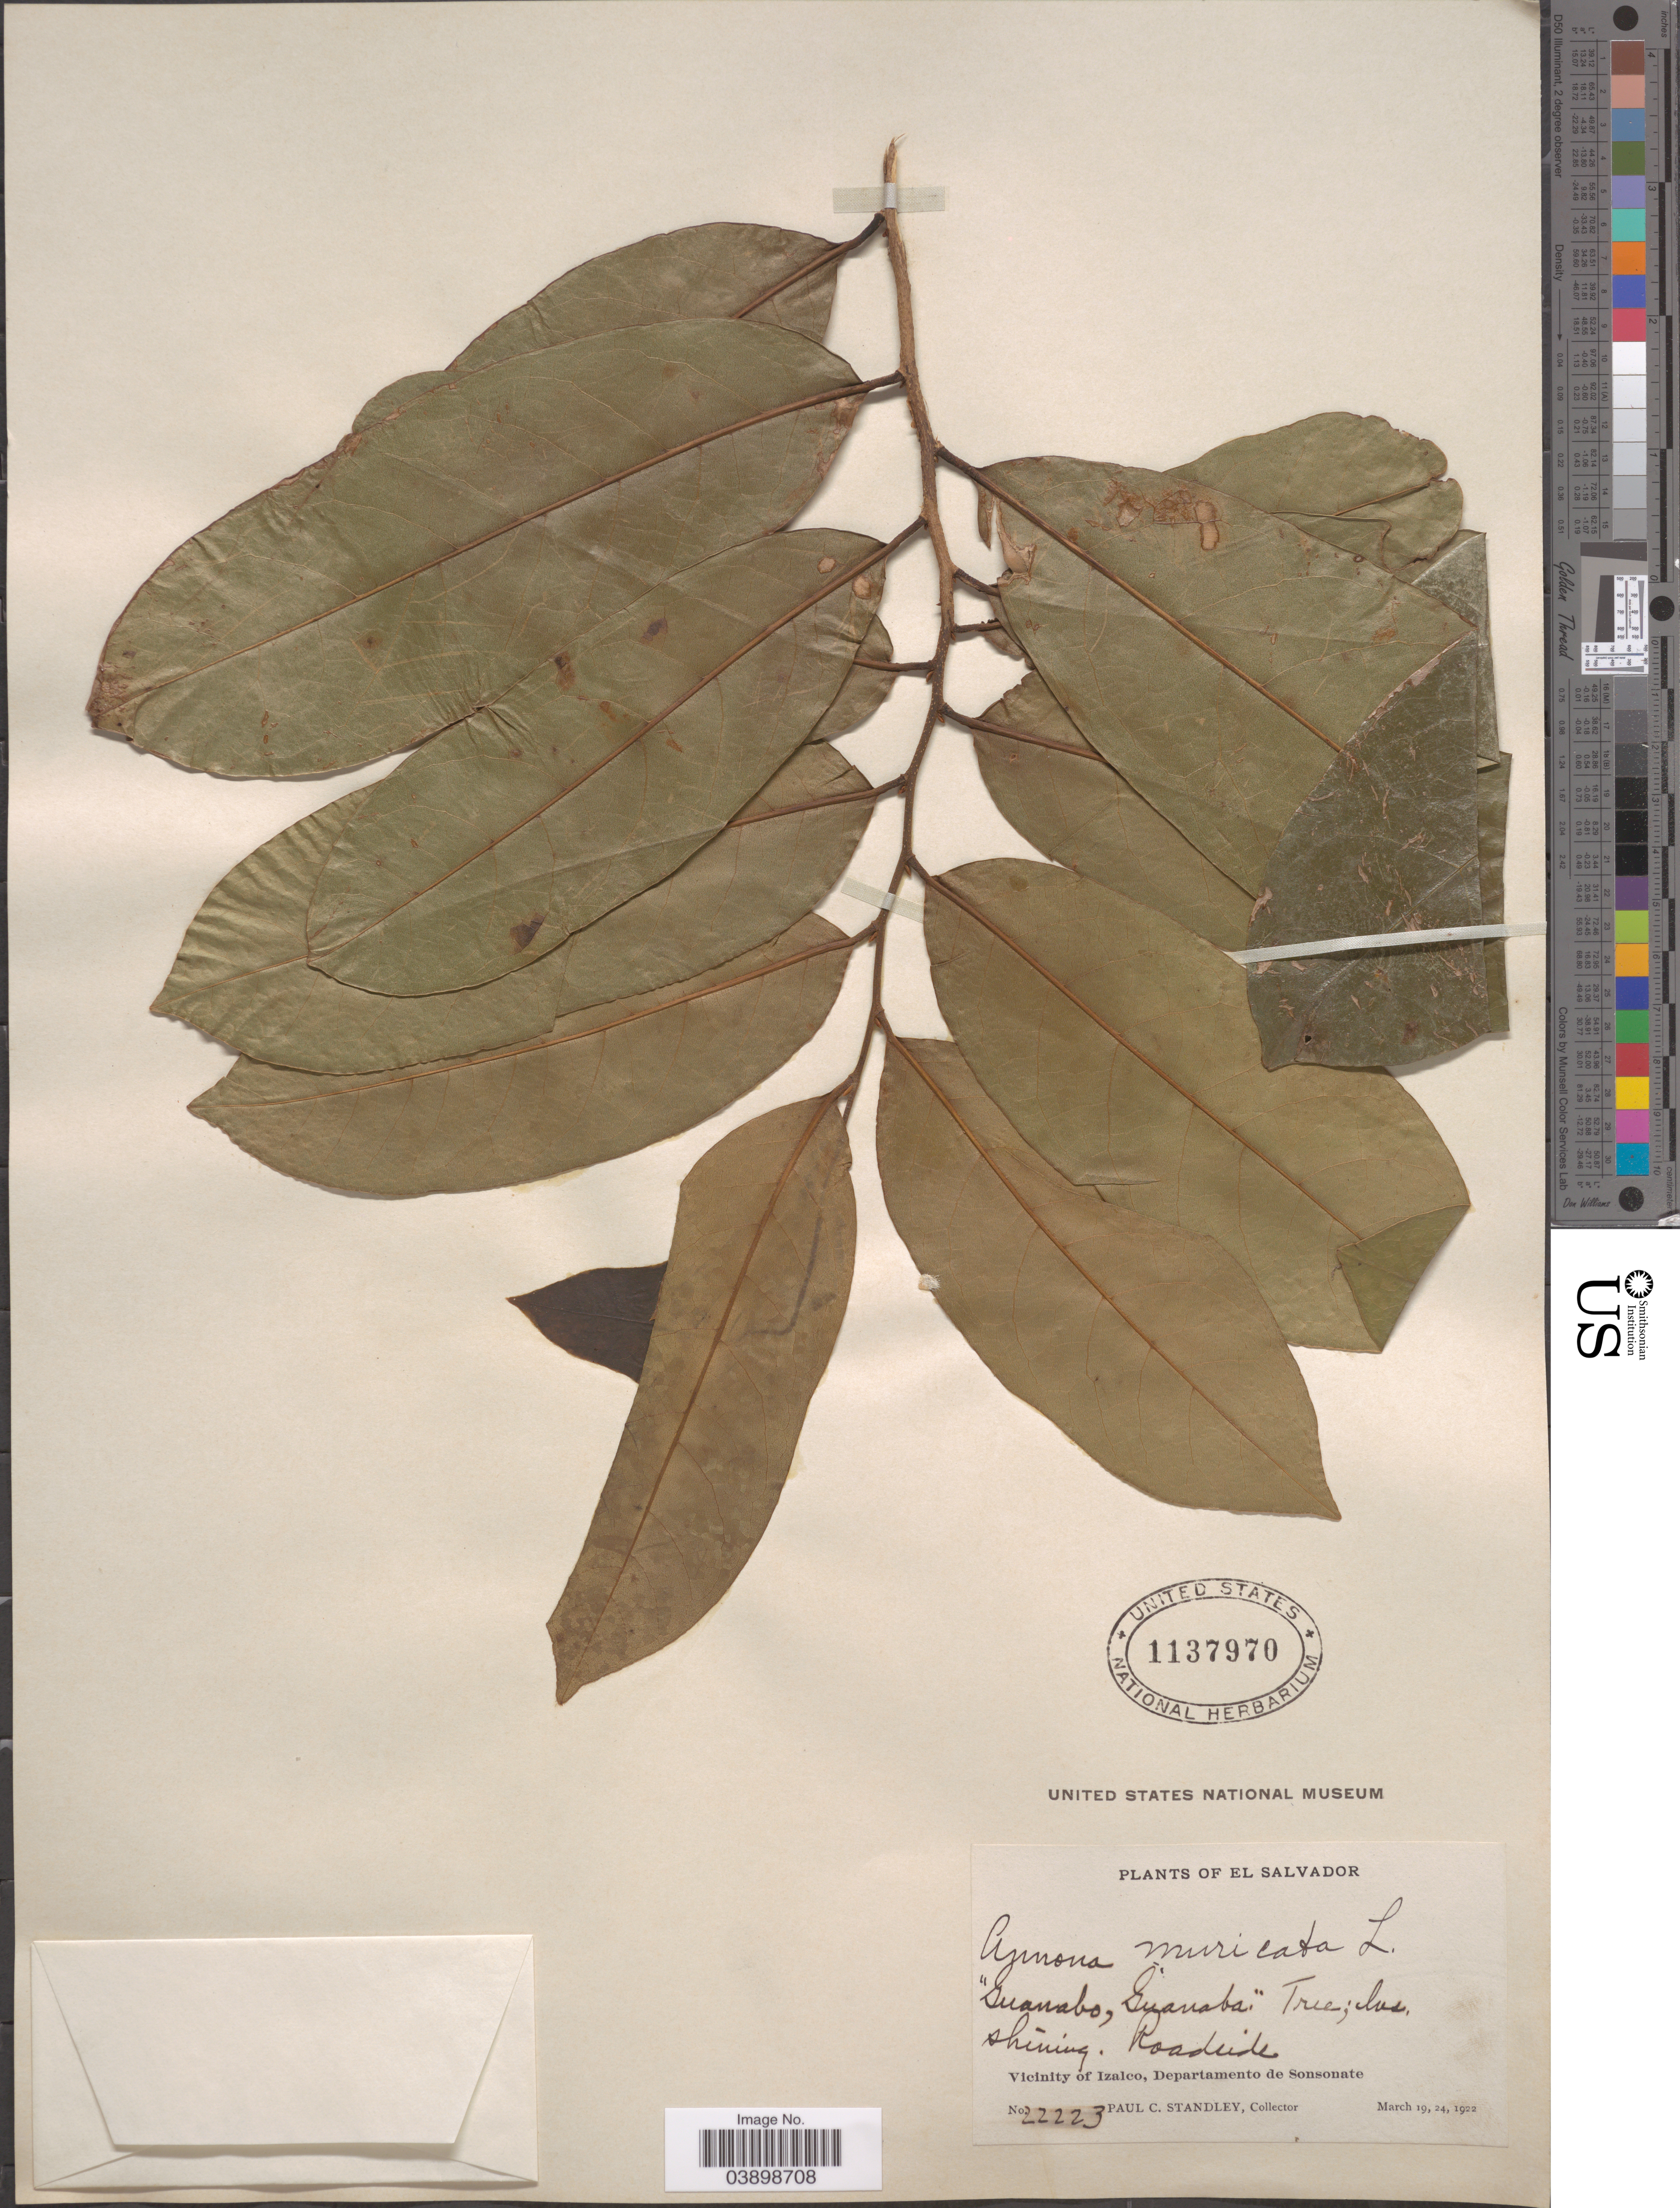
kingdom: Plantae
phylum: Tracheophyta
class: Magnoliopsida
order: Magnoliales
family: Annonaceae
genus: Annona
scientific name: Annona muricata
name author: L.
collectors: P. C. Standley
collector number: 22223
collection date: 1922-03-19/1922-03-24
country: El Salvador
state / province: Sonsonate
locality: Roadside. Vicinity of Izalco, Departamento de Sonsonate.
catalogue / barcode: US 1137970